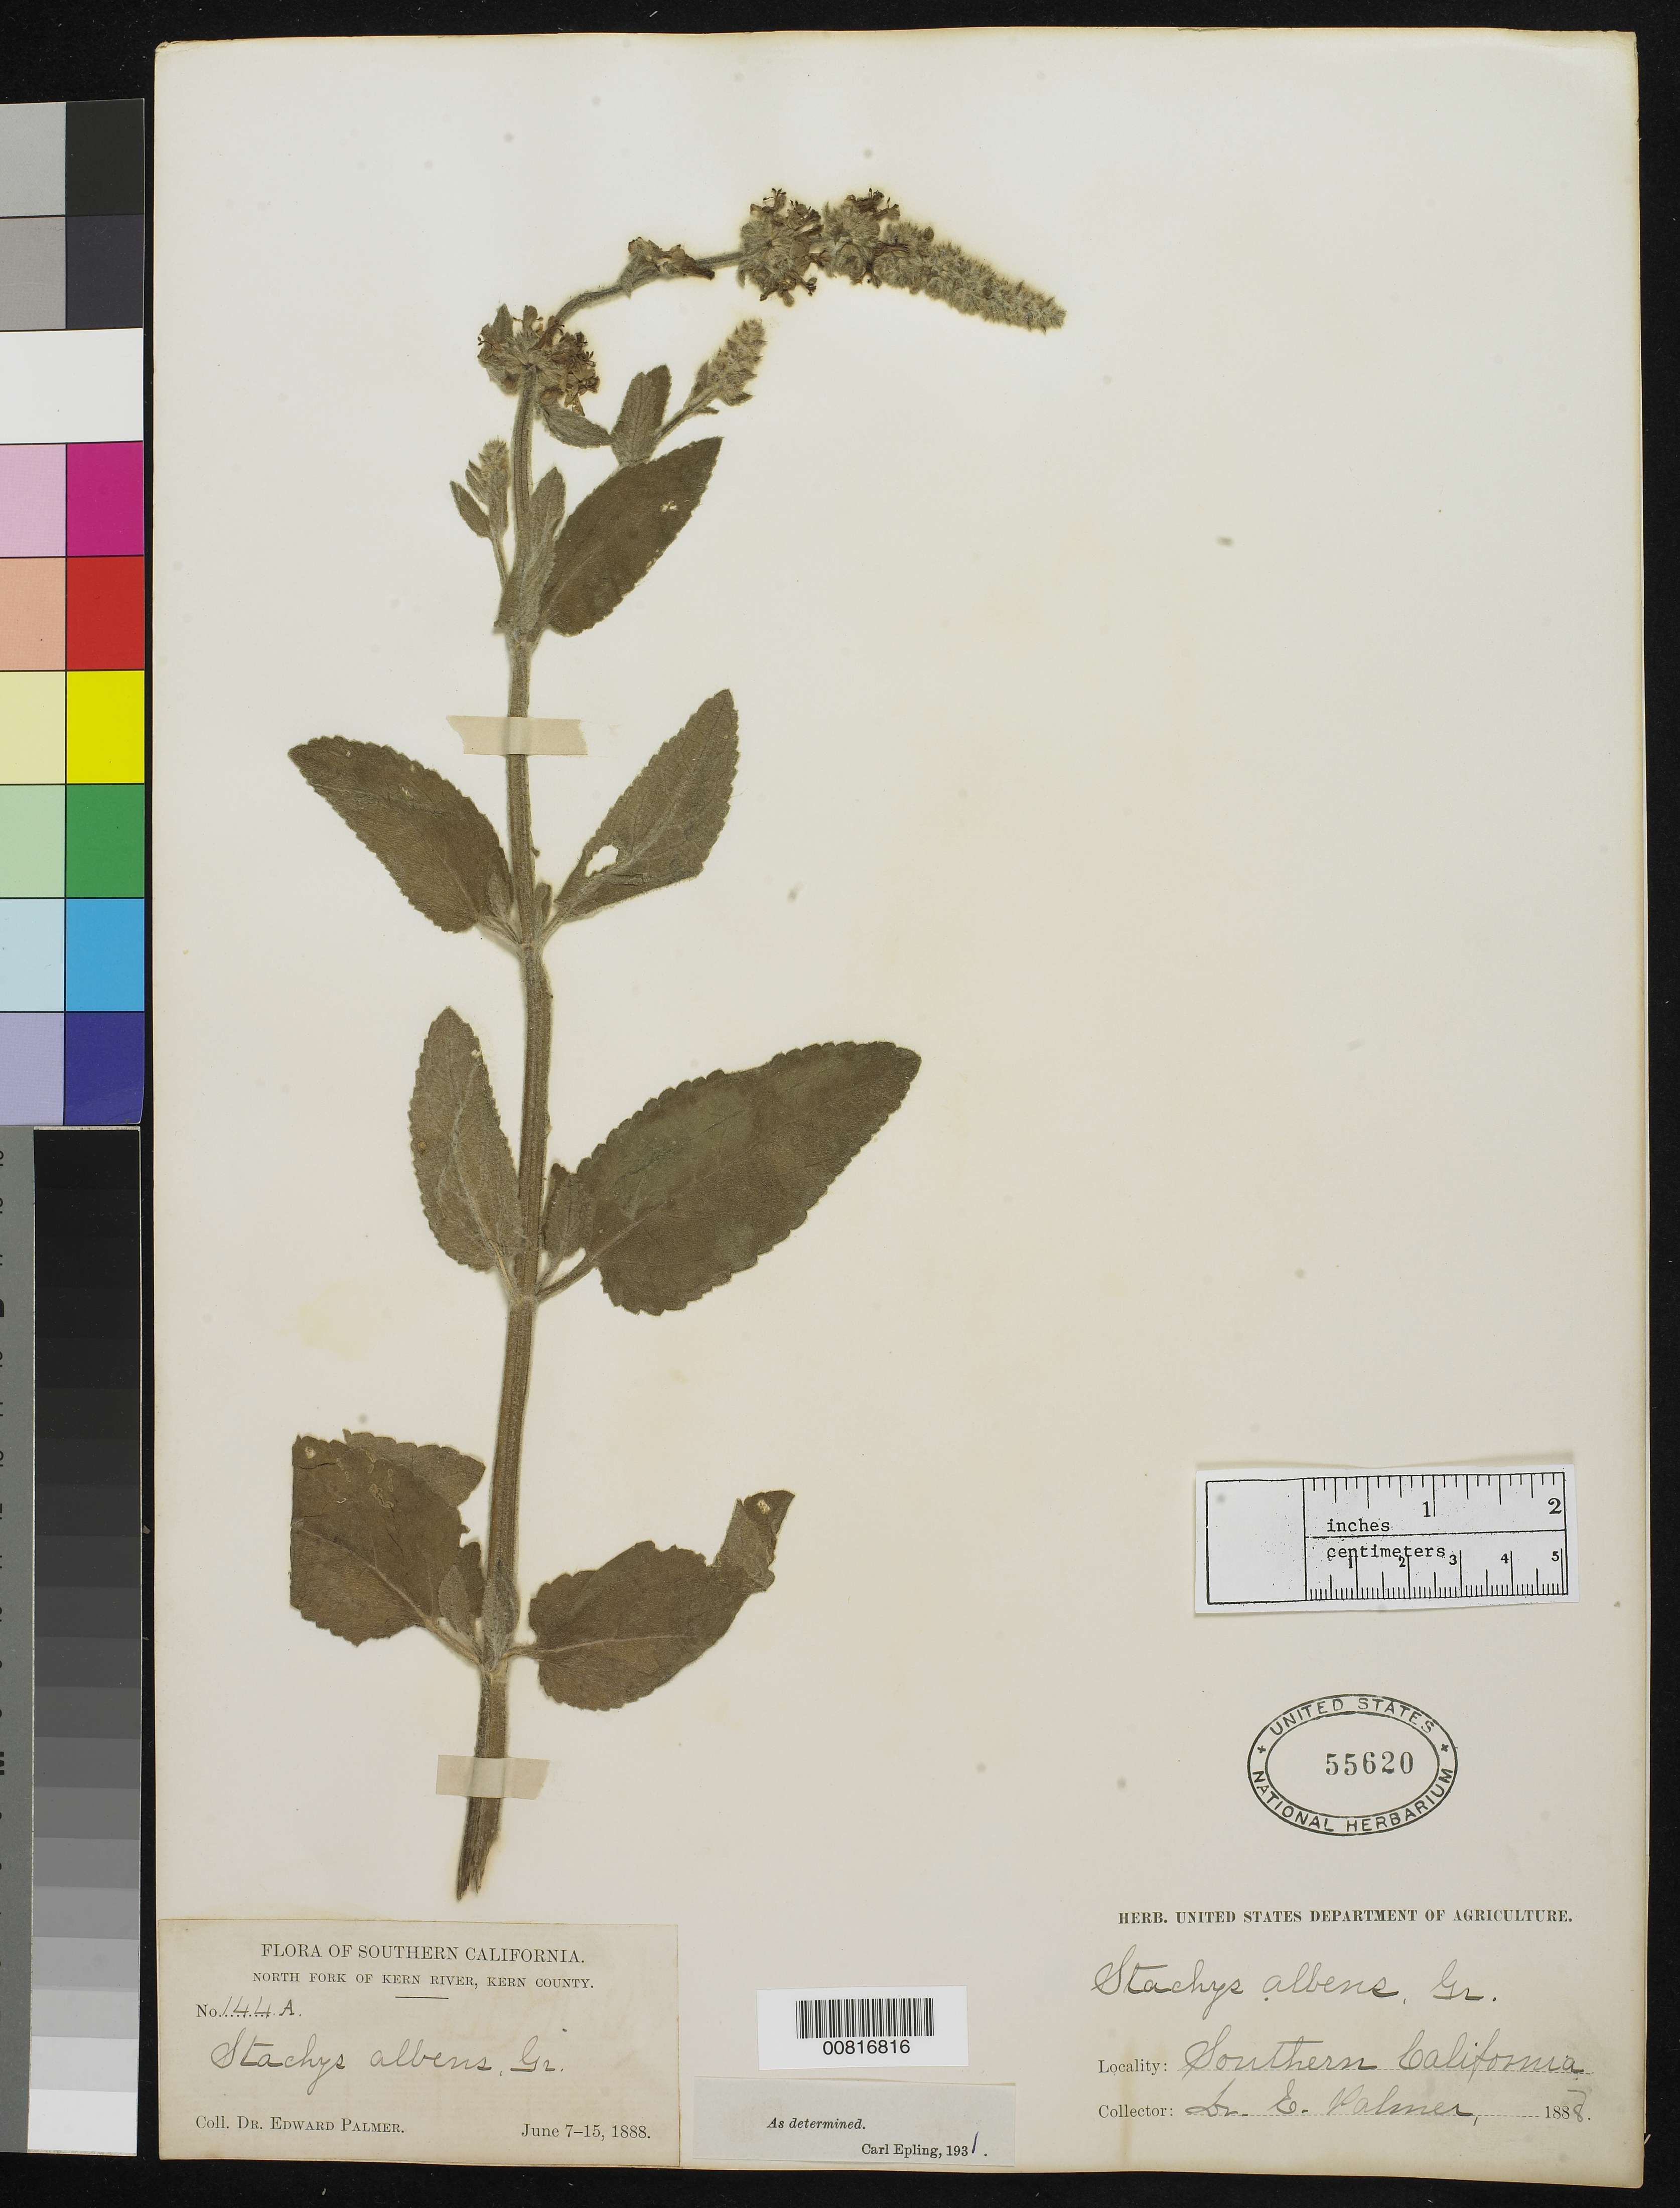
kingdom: Plantae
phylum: Tracheophyta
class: Magnoliopsida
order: Lamiales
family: Lamiaceae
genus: Stachys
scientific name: Stachys albens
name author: A. Gray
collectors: E. Palmer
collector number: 144A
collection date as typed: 07 Jun 1888 to 15 Jun 1888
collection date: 1888-06-07/1888-06-15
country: United States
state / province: California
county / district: Kern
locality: North Fork of Kern River, Kern County, Southern California.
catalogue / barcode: US 55620